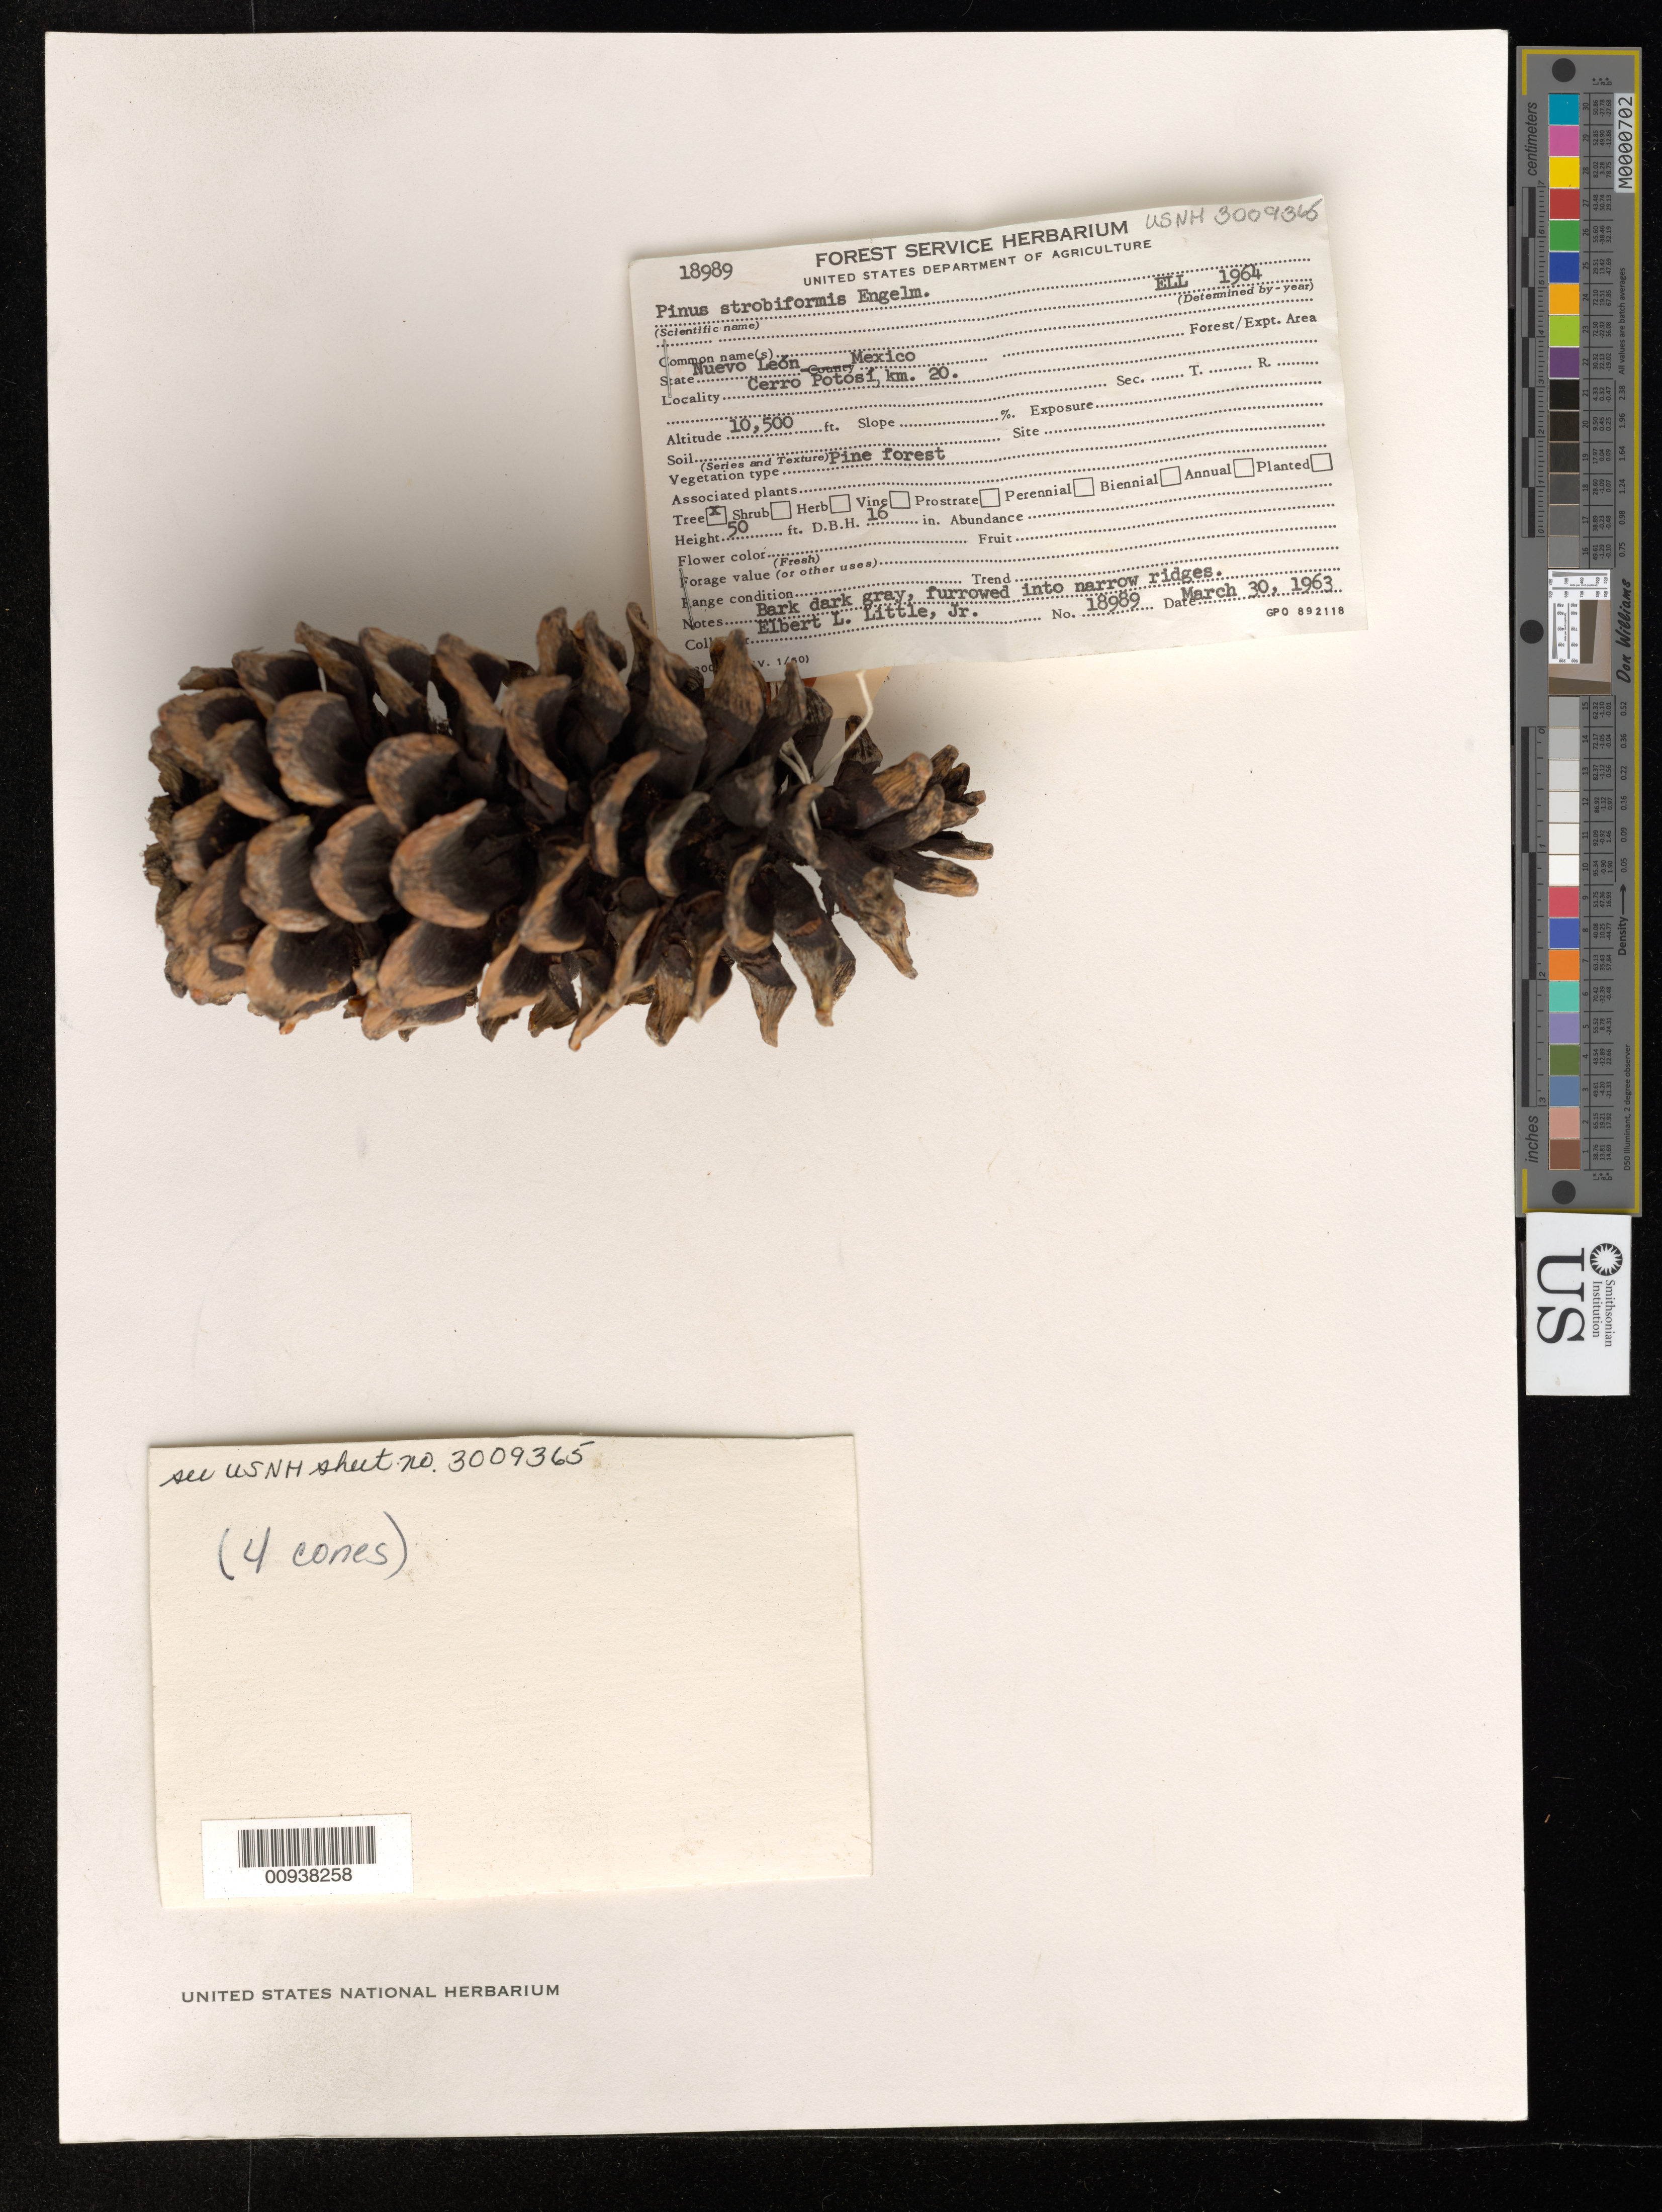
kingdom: Plantae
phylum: Tracheophyta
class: Pinopsida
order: Pinales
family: Pinaceae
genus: Pinus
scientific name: Pinus strobiformis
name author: Engelm.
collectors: E. L. Little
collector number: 18989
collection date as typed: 30 Mar 1963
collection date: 1963-03-30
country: Mexico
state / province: Nuevo León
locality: Cerro Potosí.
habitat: Pine forest.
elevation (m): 3200